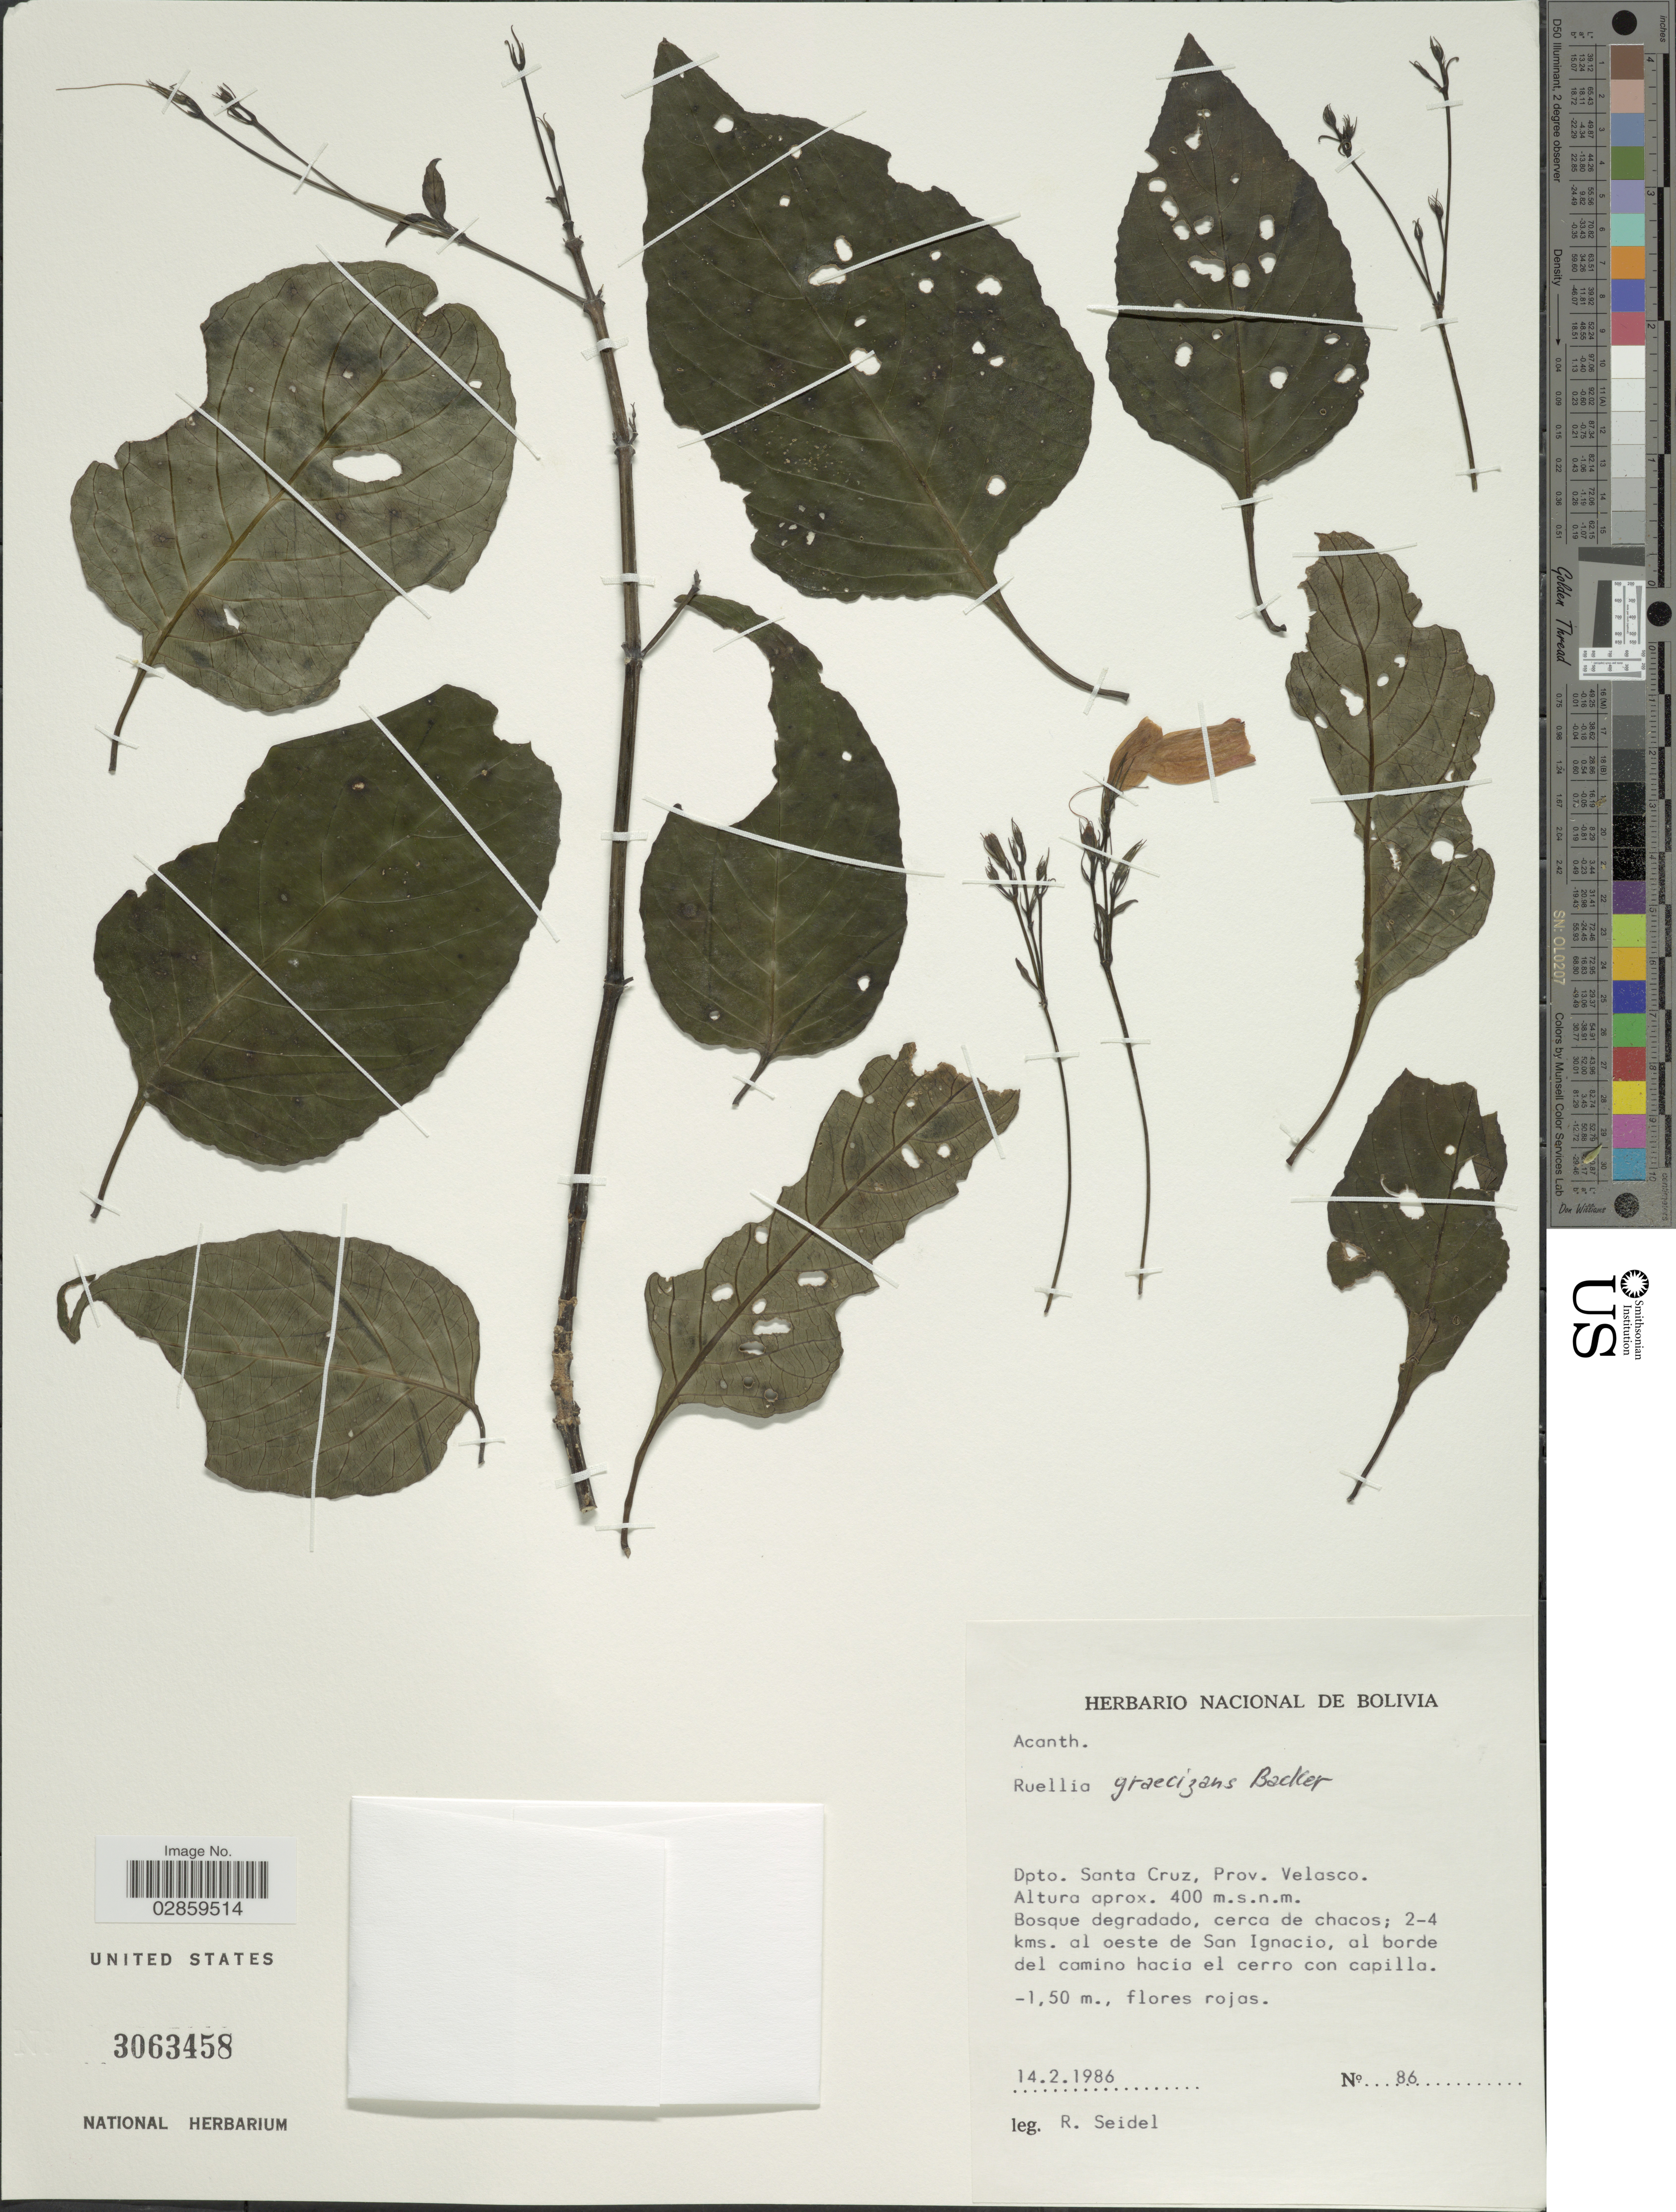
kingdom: Plantae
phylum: Tracheophyta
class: Magnoliopsida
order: Lamiales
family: Acanthaceae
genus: Ruellia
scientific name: Ruellia brevifolia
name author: (Pohl) C. Ezcurra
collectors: R. Seidel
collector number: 86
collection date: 1986-02-14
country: Bolivia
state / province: Santa Cruz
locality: Dpto. Santa Cruz, Prov. Velasco. Bosque degradado, cerca de chacos; 2-4 kms. al oeste de San Ignacio.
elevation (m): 400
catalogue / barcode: US 3063458